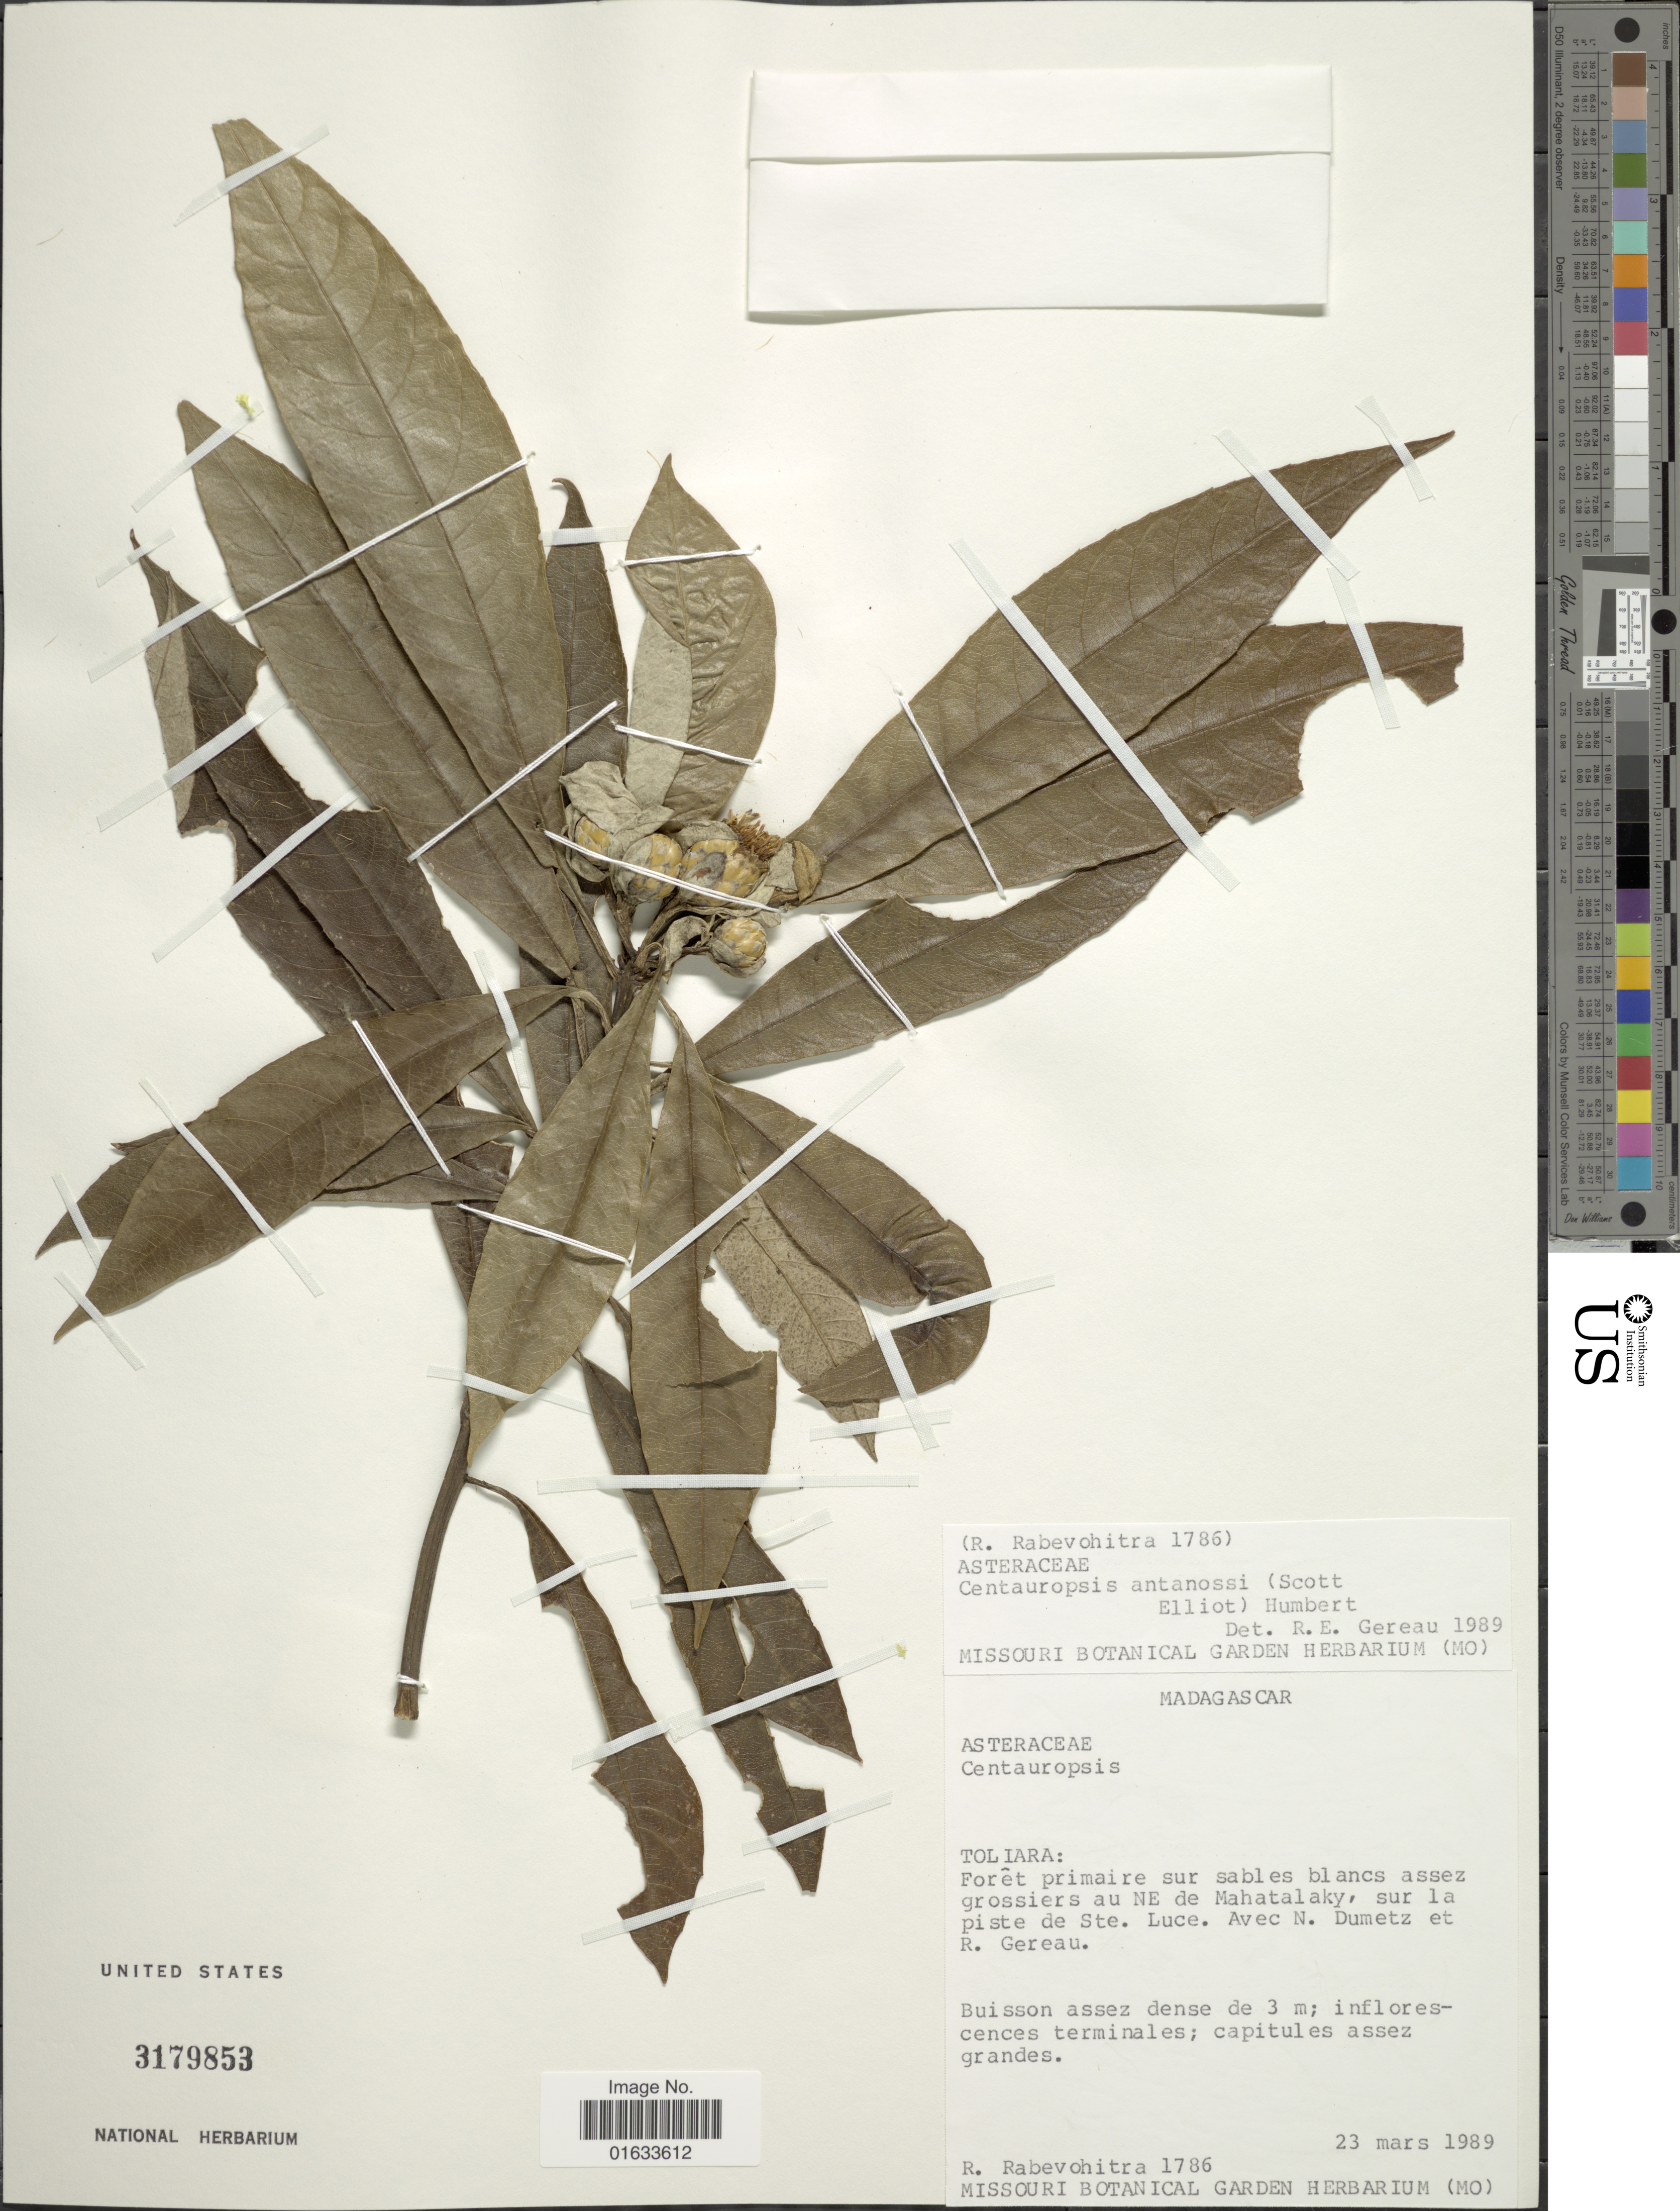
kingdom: Plantae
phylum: Tracheophyta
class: Magnoliopsida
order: Asterales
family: Asteraceae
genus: Centauropsis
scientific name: Centauropsis antanossi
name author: (A. St.-Hil.) Humbert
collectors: R. Rabevohitra, N. Dumetz & R. Gereau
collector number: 1786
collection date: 1989-03-23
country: Madagascar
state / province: Anosy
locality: Toliara: Forêt primaire sur sables blancs assez grossiers au NE de Mahatalaky, sur la piste de Ste. Luce.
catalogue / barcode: US 3179853